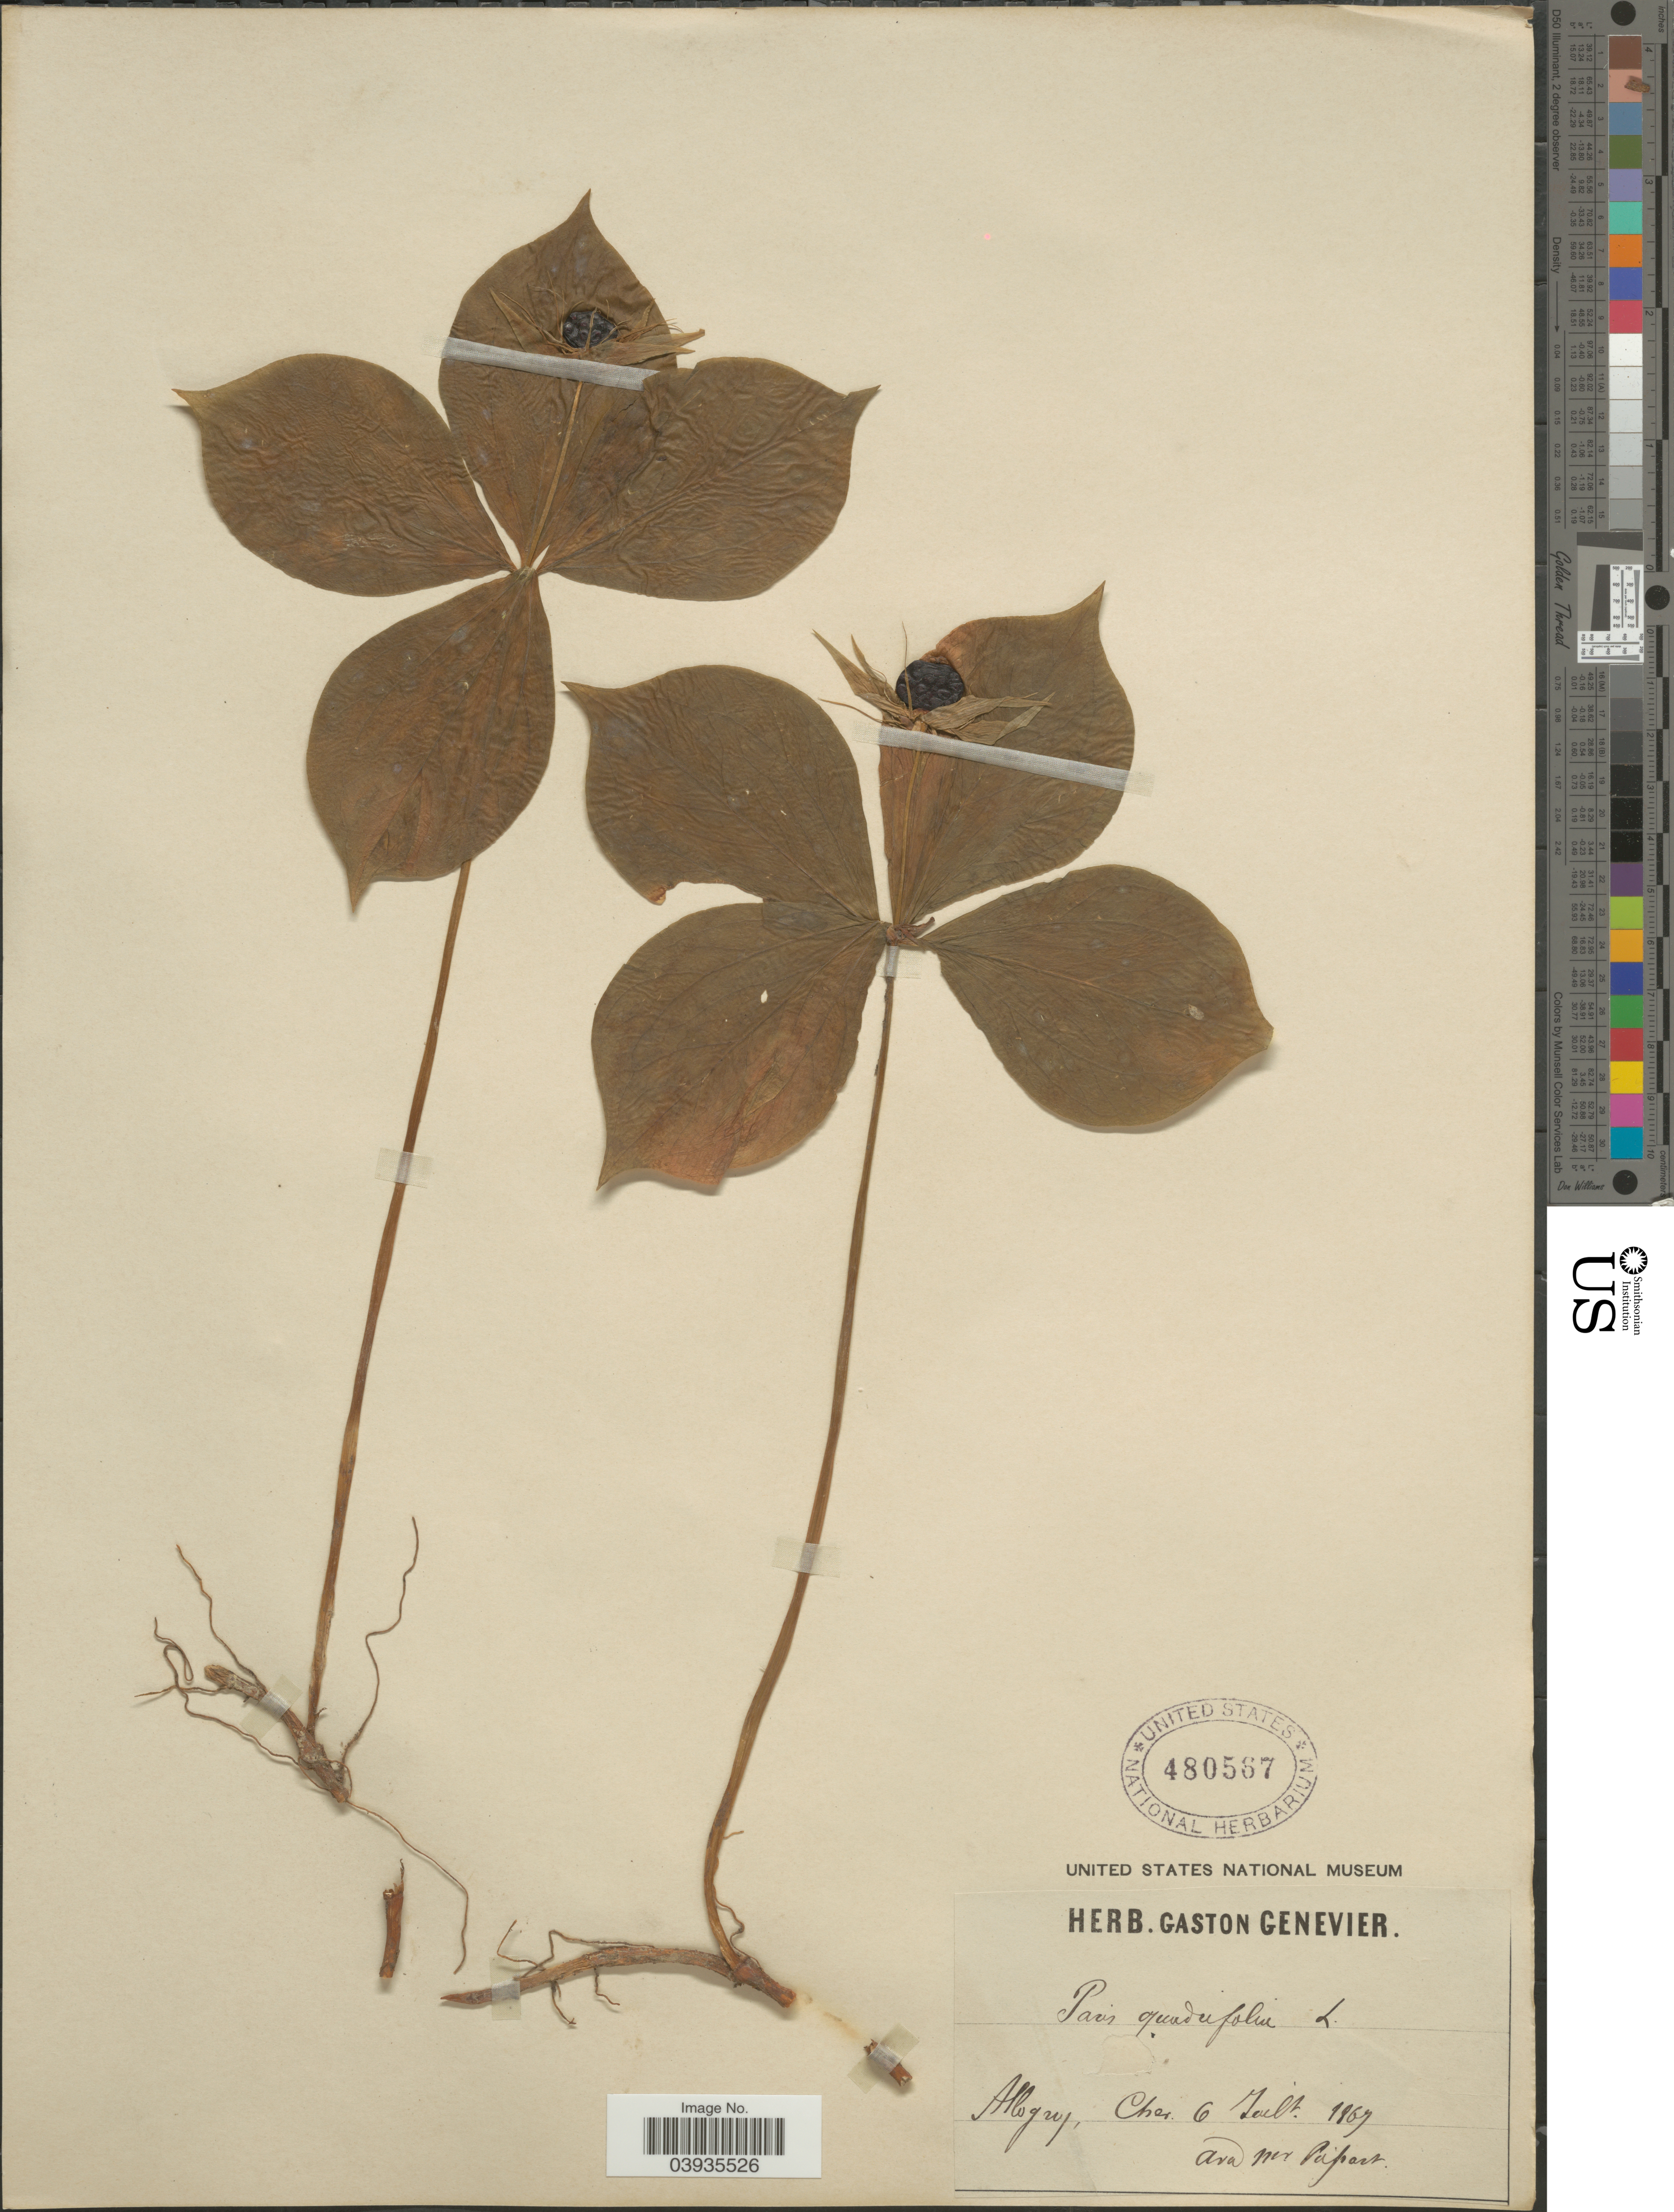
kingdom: Plantae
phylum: Tracheophyta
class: Liliopsida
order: Liliales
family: Melanthiaceae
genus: Paris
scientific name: Paris quadrifolia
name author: L.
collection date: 1867-07-06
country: France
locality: Allogny, Cher.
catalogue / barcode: US 480567